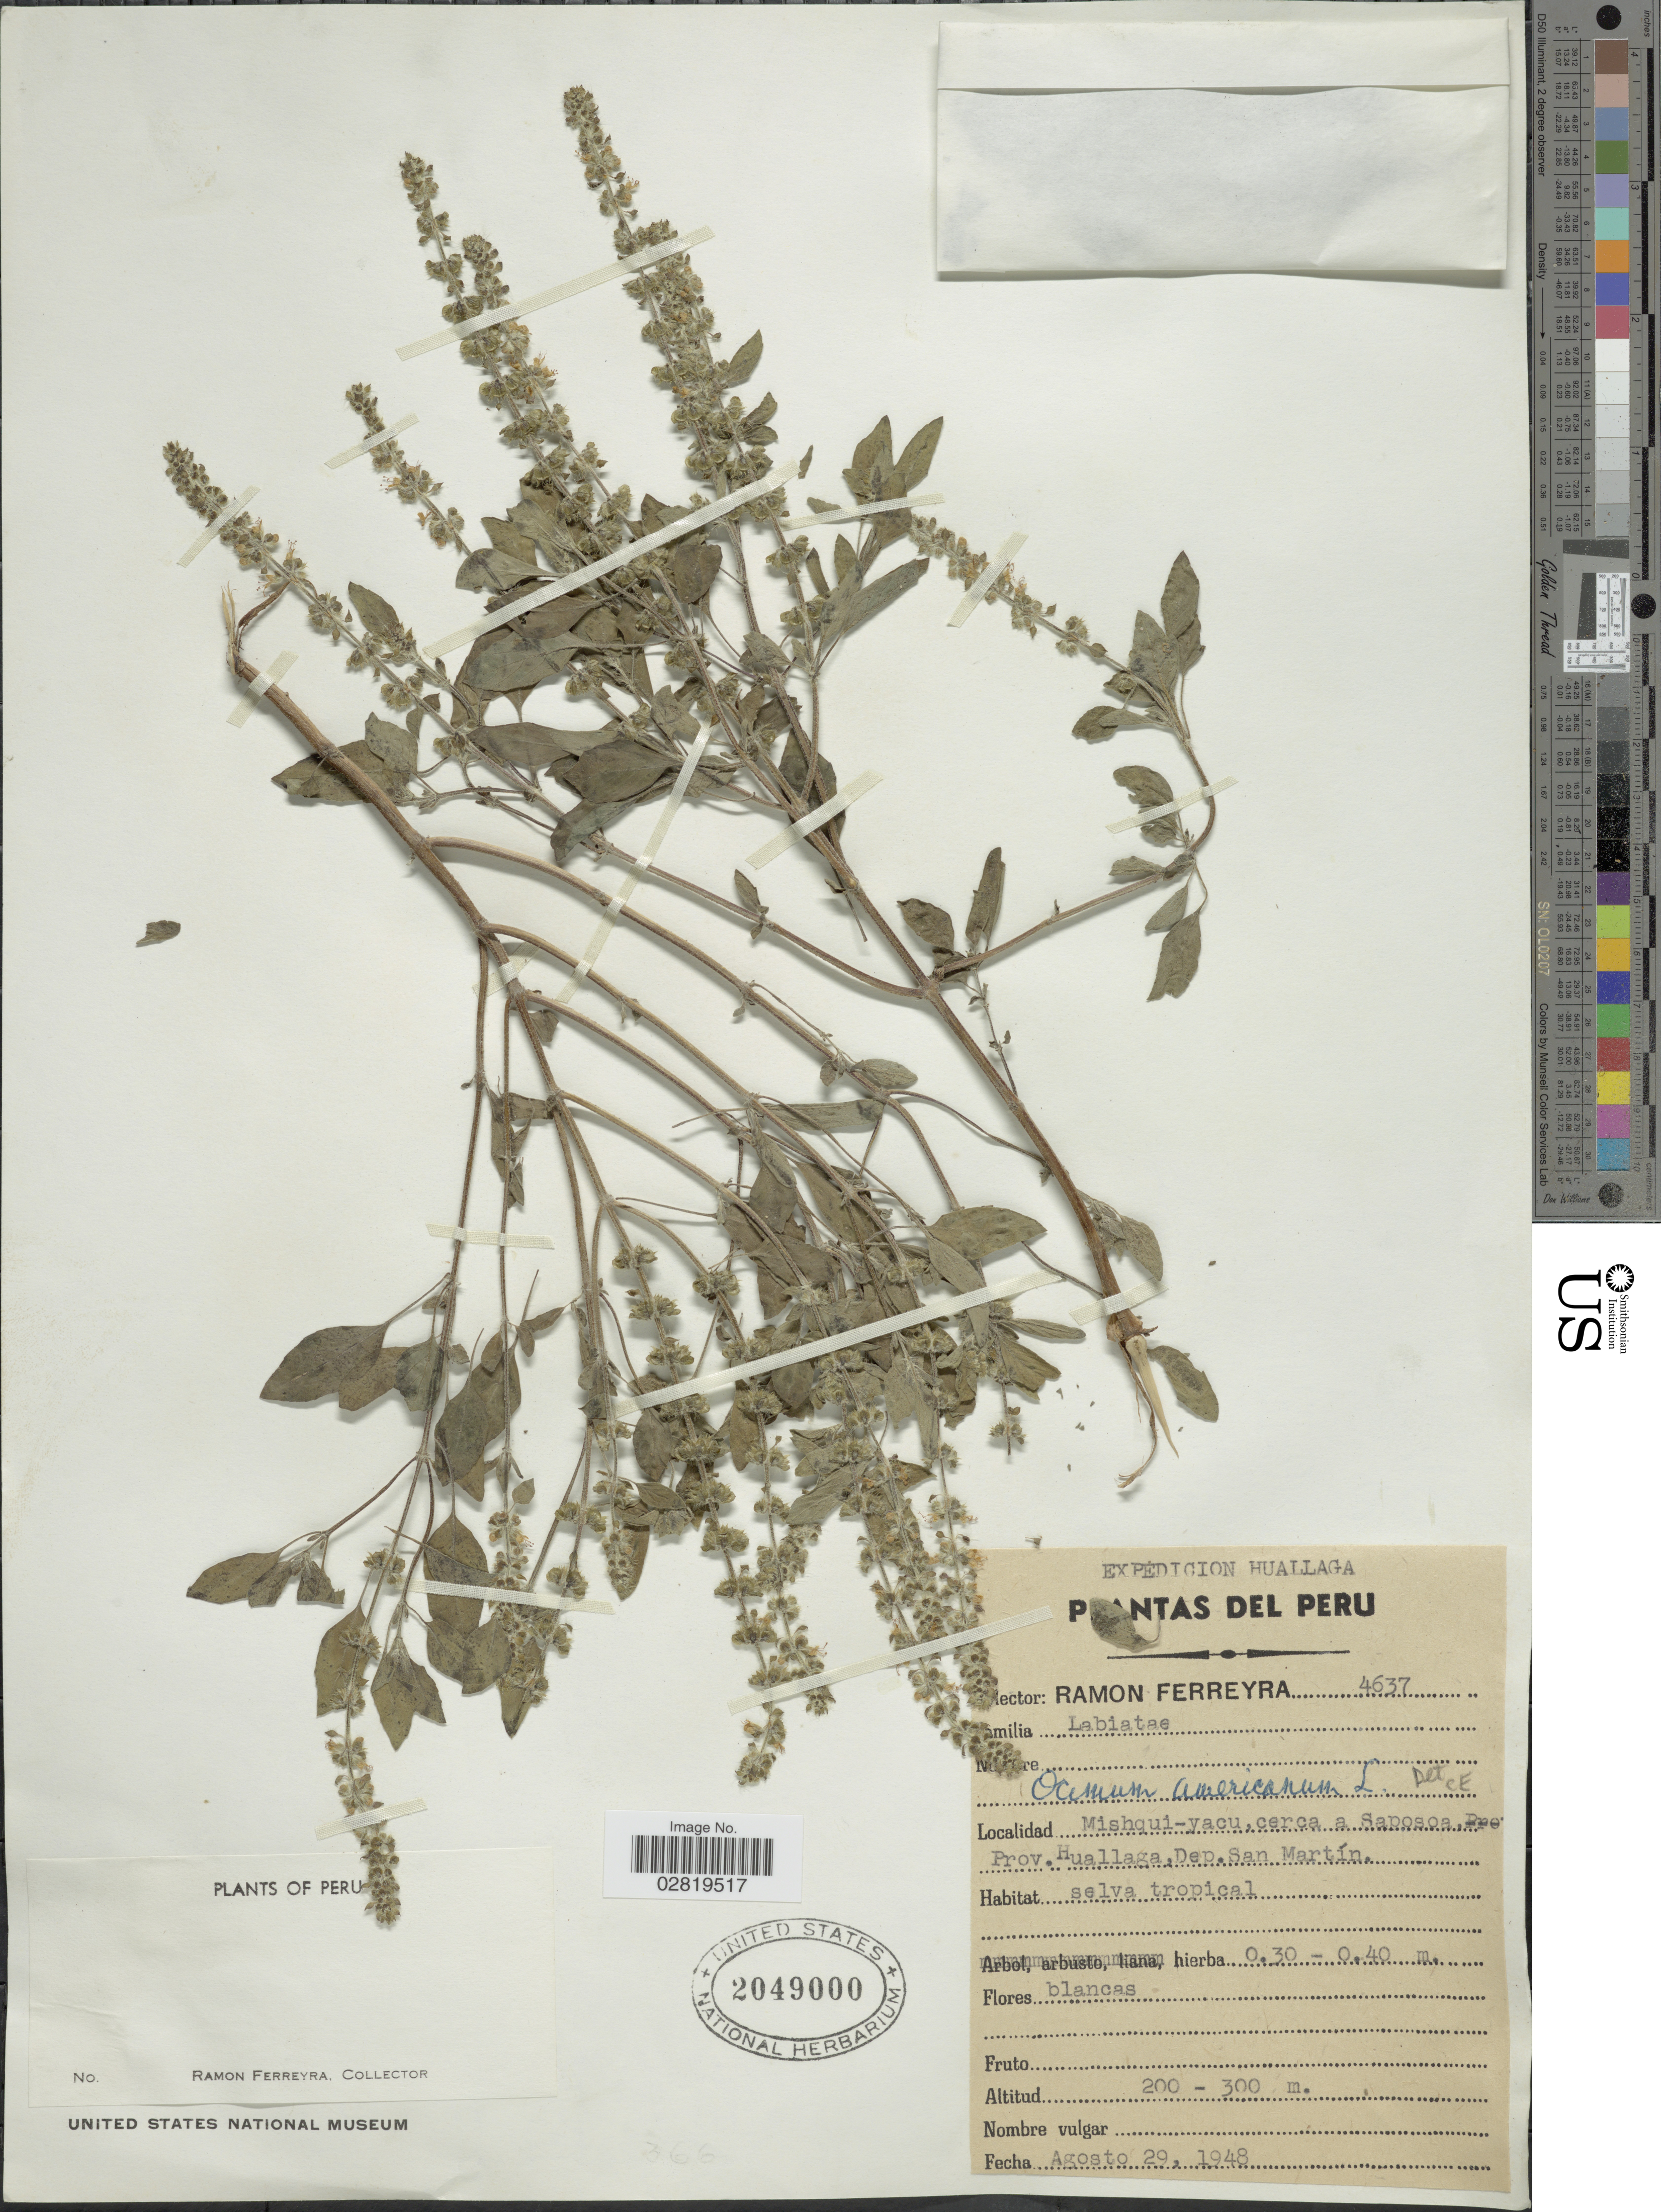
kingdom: Plantae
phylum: Tracheophyta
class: Magnoliopsida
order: Lamiales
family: Lamiaceae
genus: Ocimum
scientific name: Ocimum americanum var. americanum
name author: L.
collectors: R. A. Ferreyra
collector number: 4637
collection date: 1948-08-29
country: Peru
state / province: San Martín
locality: Huallaga, Mishqui-yacu, cerca a Saposoa, Prov. Huallaga, Dep. San Martín.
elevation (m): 200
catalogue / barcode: US 2049000